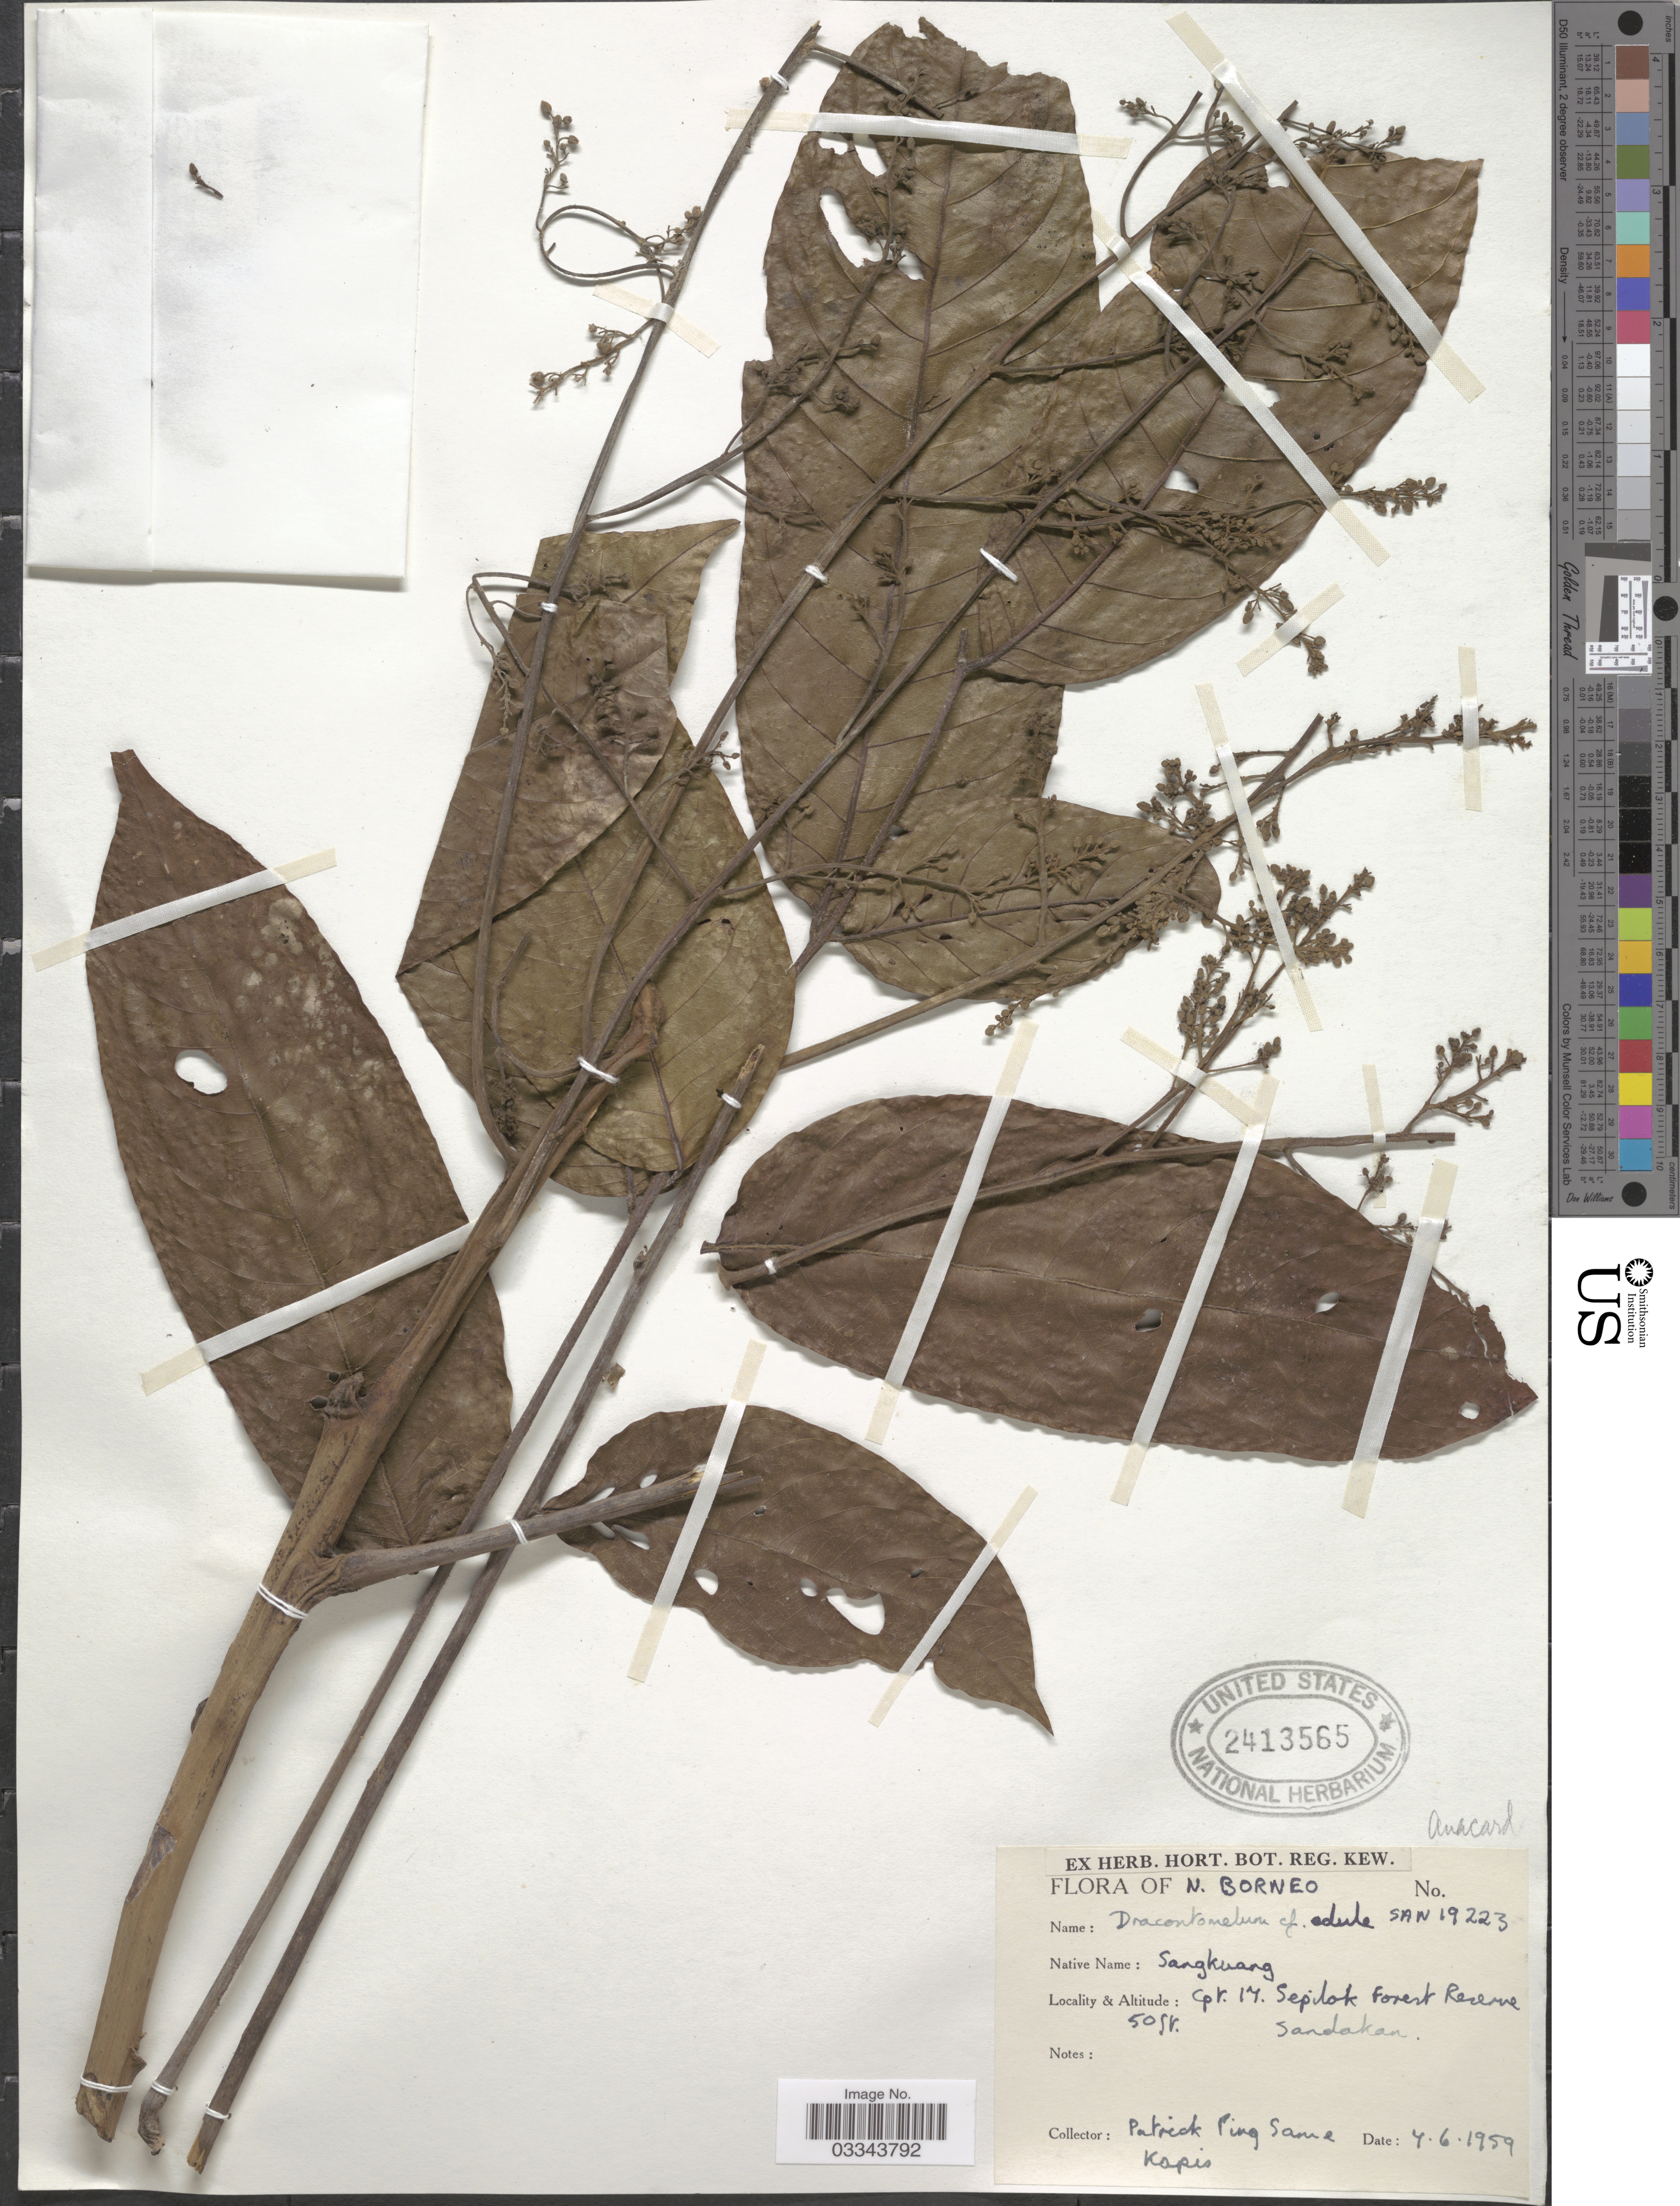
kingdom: Plantae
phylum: Tracheophyta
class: Magnoliopsida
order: Sapindales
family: Anacardiaceae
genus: Dracontomelon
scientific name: Dracontomelon dao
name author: (Blanco) Merr. & Rolfe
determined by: Mitchell, John D.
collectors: Patrick Ping San & Kapis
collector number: SAN 19223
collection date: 1959-06-04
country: Malaysia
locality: N. Borneo. Cpt. 17, Sepilok Forest Reserve. Sandakan.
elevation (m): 15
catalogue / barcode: US 2413565